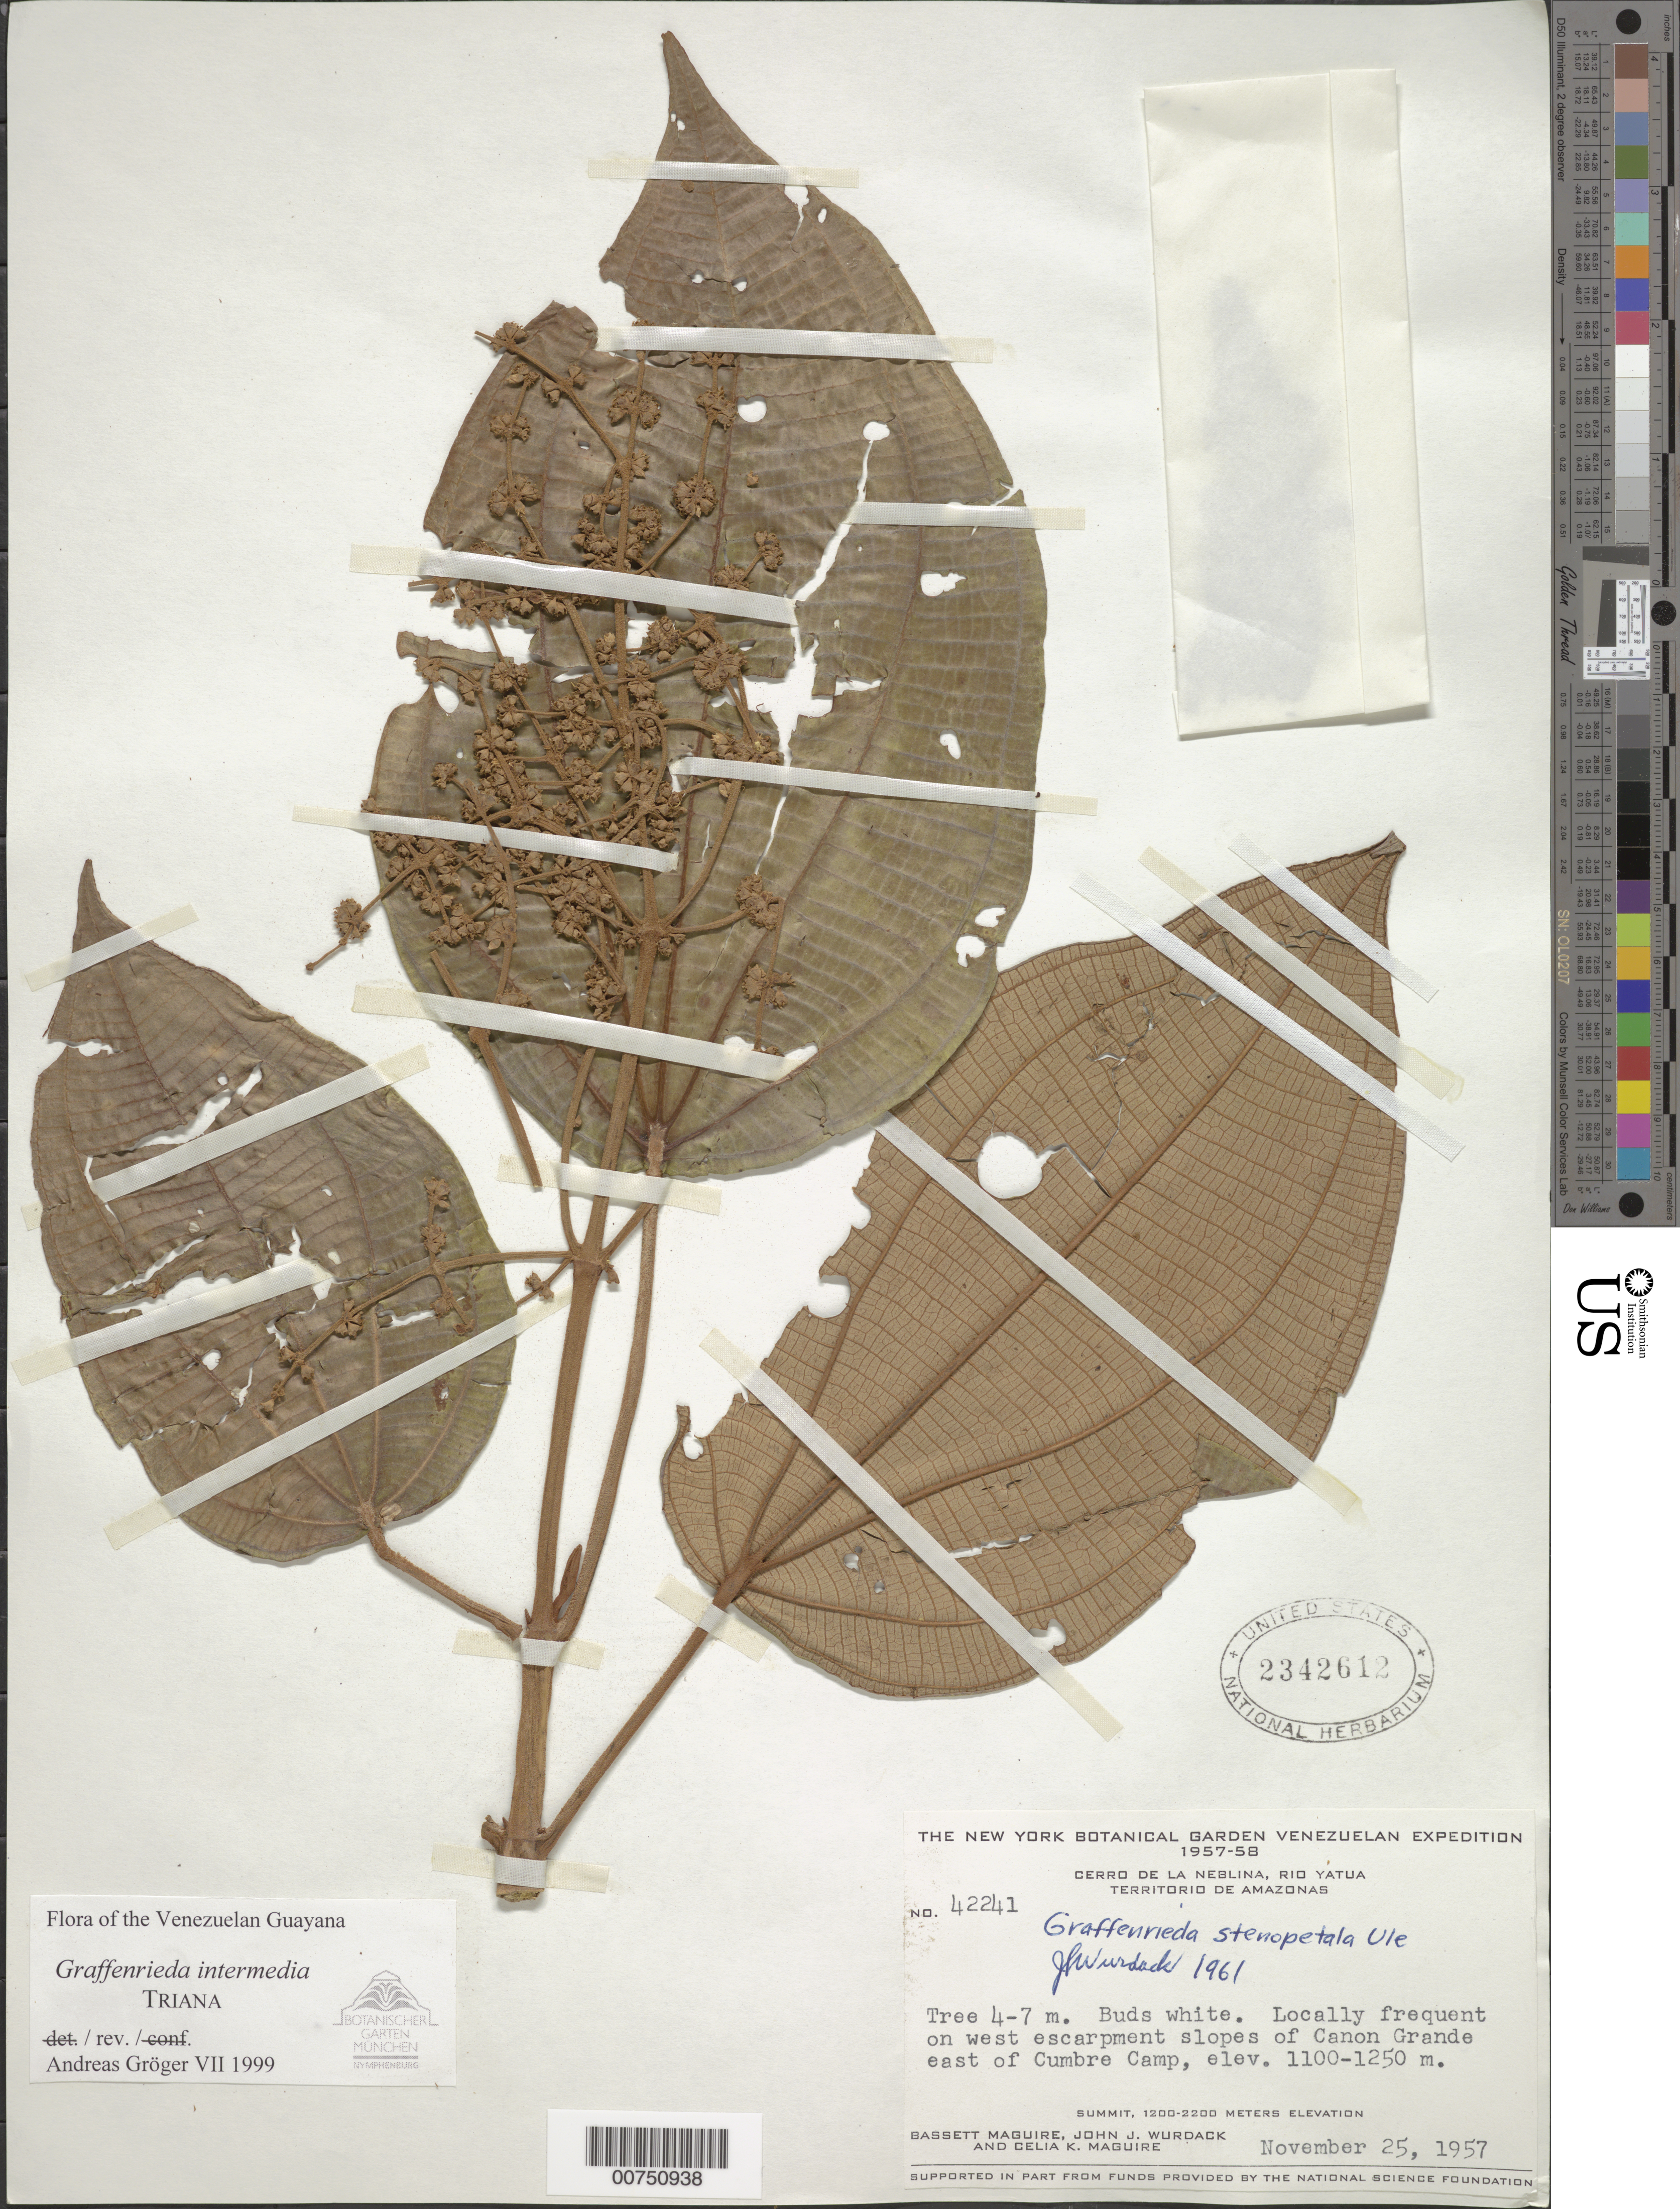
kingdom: Plantae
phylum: Tracheophyta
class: Magnoliopsida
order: Myrtales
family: Melastomataceae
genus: Graffenrieda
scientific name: Graffenrieda intermedia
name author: Triana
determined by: Gröger, A.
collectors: B. Maguire, J. J. Wurdack & C. K. Maguire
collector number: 42241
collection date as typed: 25-Nov-57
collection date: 1957-11-25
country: Venezuela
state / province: Amazonas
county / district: Río Negro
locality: Cerro de la Neblina, Río Yatua, along Cañon Grande, E of Cumbre Camp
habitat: West escarpment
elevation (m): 1100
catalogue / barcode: US 2342612